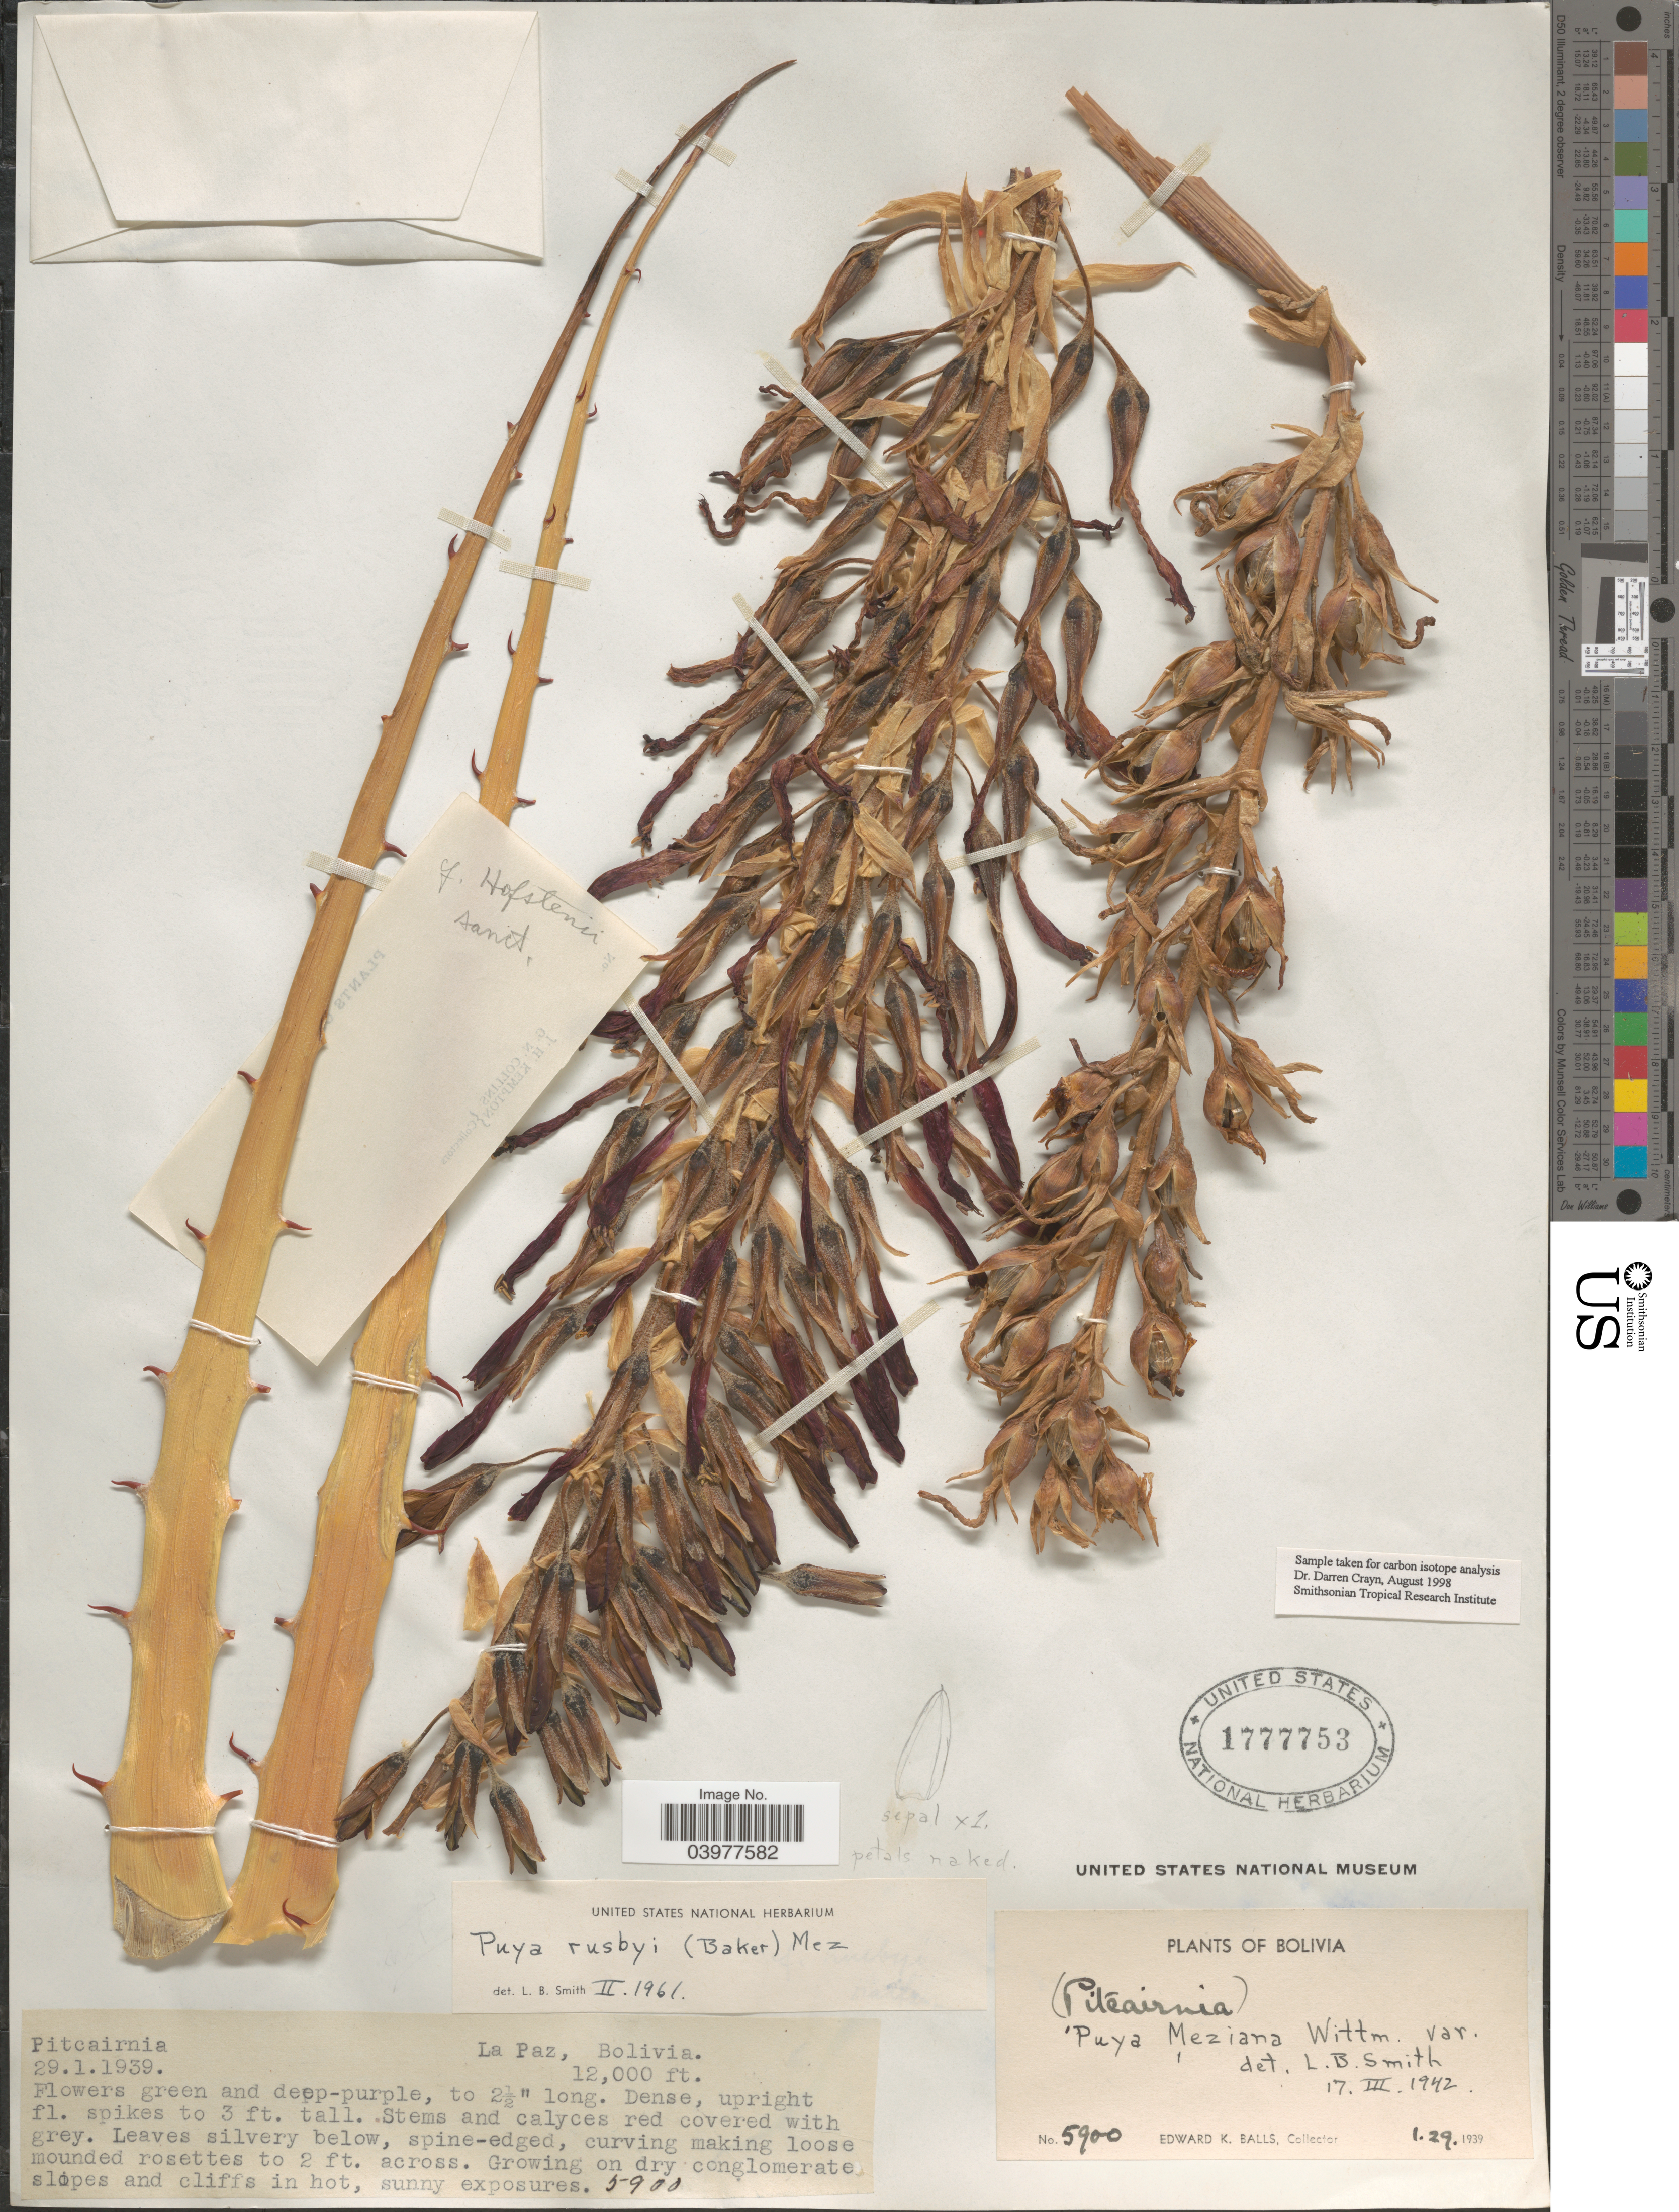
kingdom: Plantae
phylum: Tracheophyta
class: Liliopsida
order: Poales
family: Bromeliaceae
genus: Puya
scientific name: Puya rusbyi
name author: (Baker) Mez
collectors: E. K. Balls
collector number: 5900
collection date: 1939-01-29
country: Bolivia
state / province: La Paz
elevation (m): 3658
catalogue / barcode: US 1777753